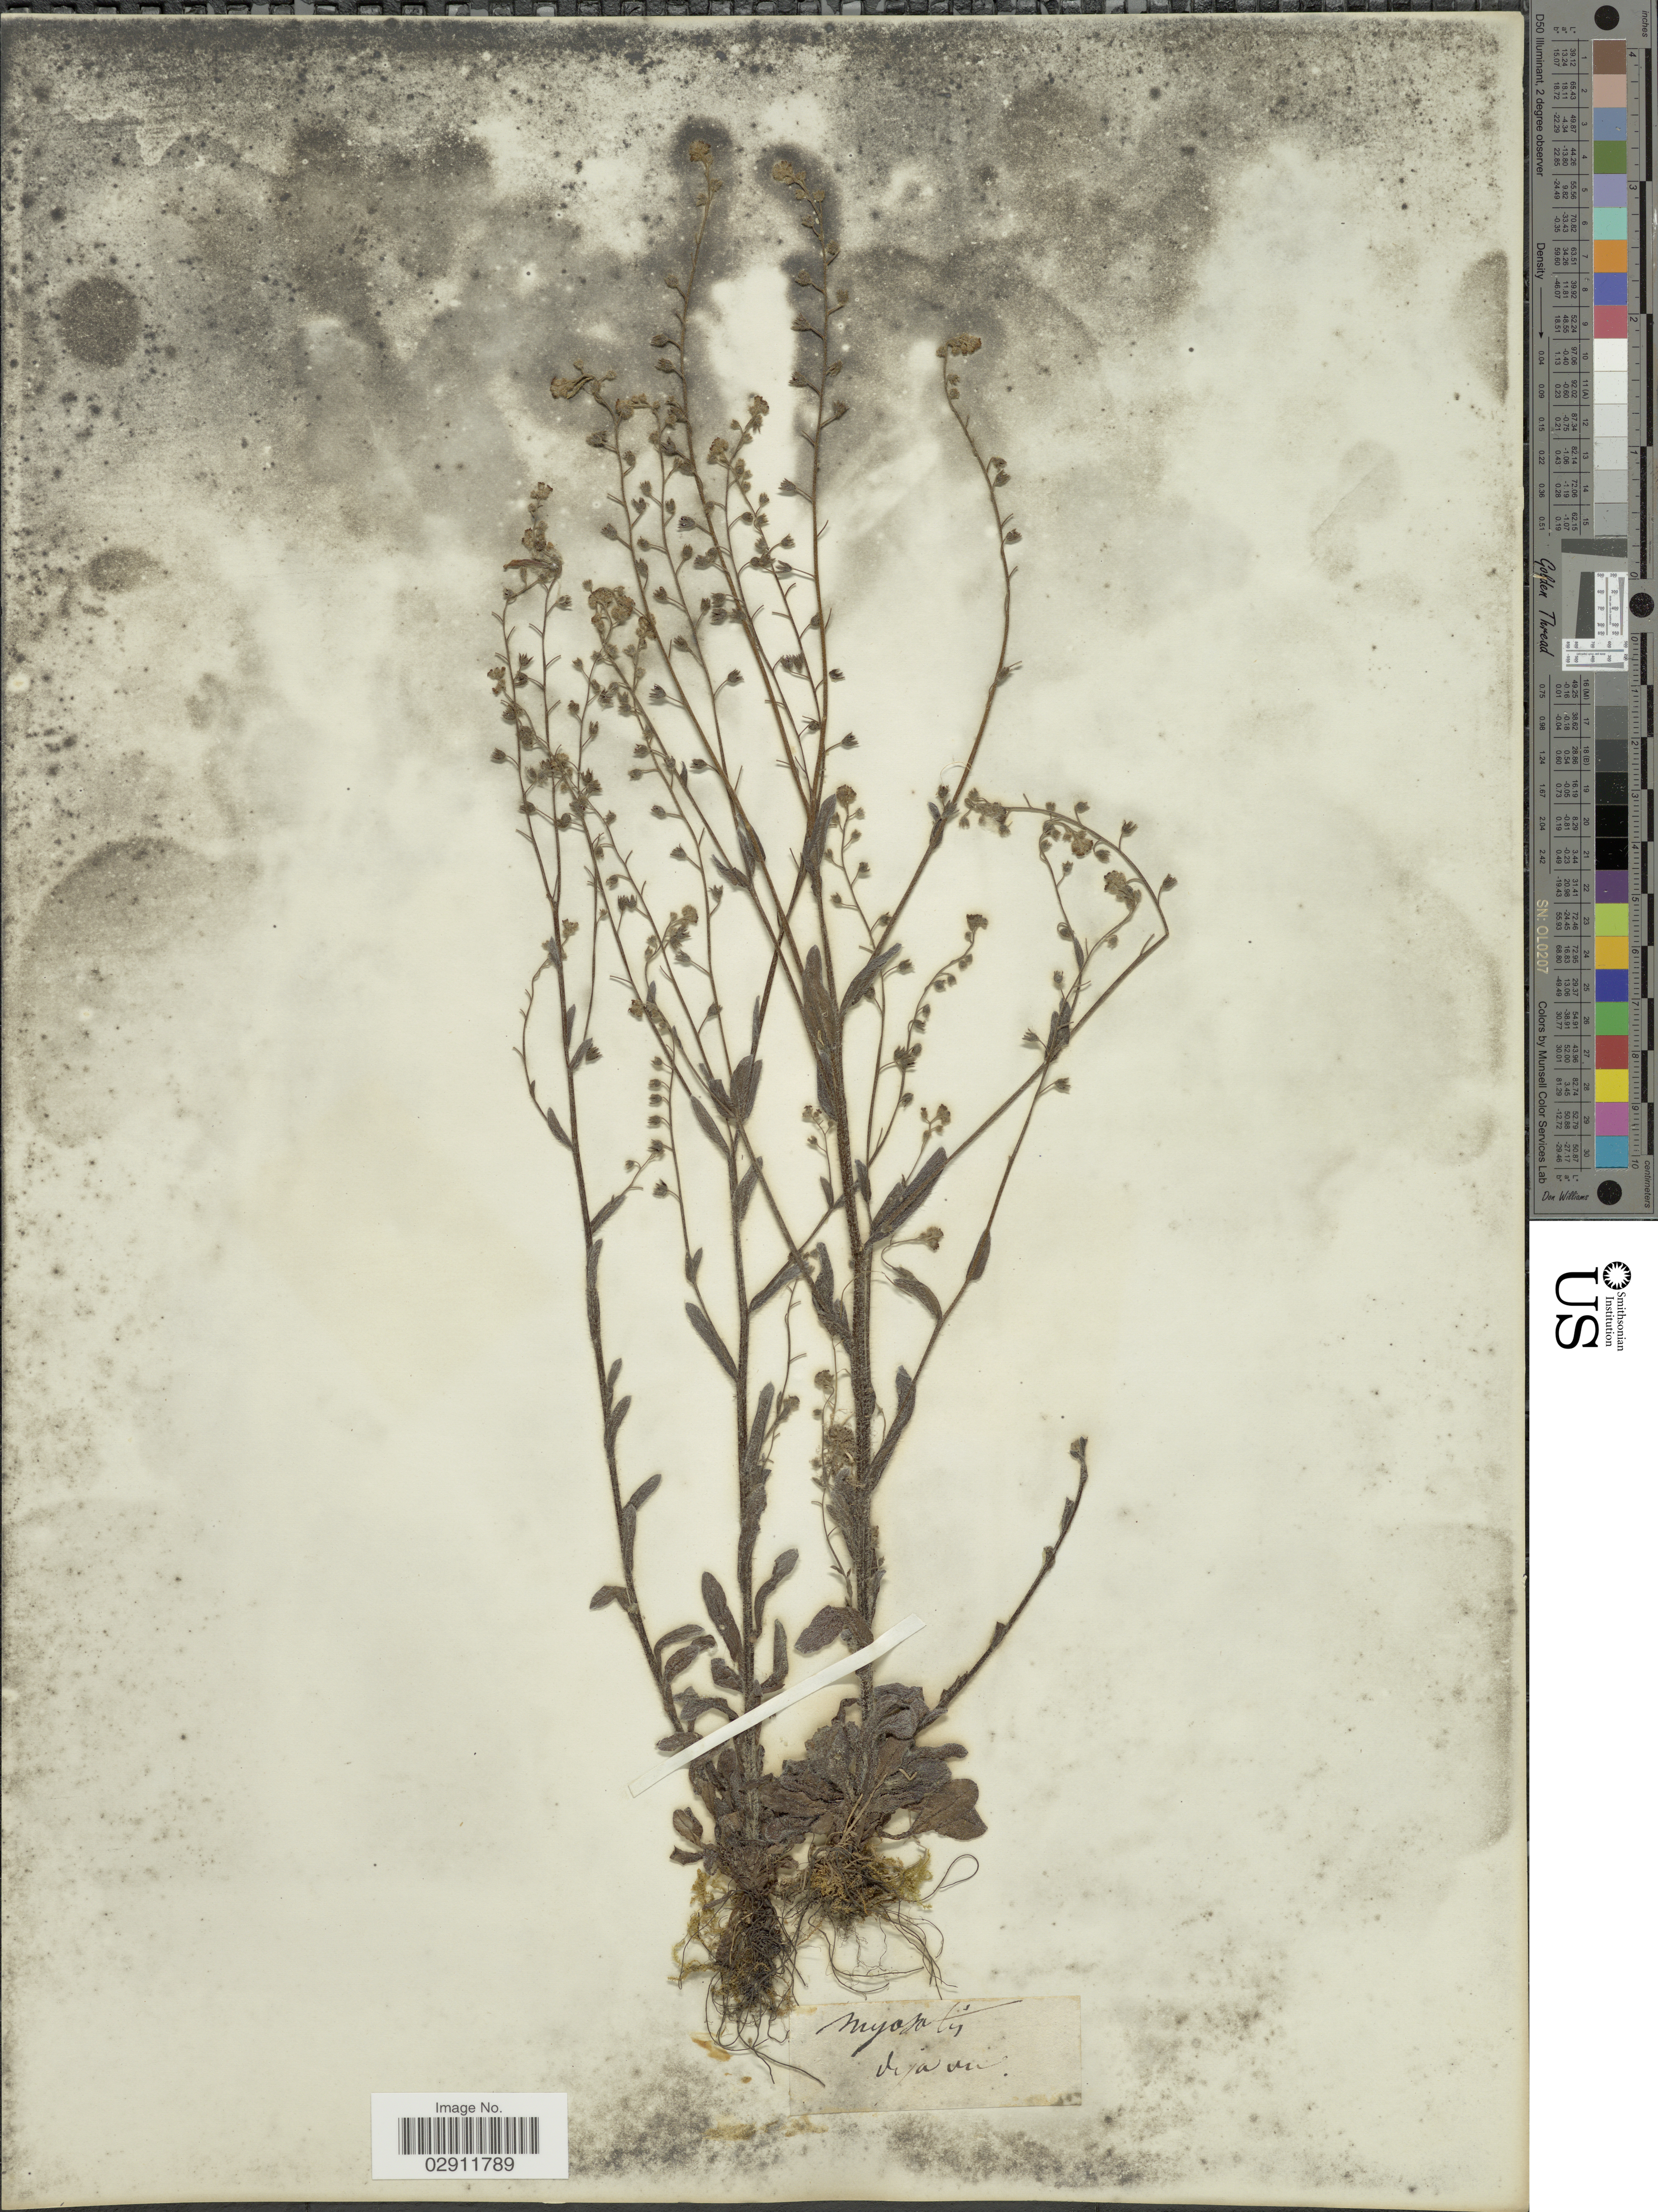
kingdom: Plantae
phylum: Tracheophyta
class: Magnoliopsida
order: Boraginales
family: Boraginaceae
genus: Myosotis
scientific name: Myosotis sp.